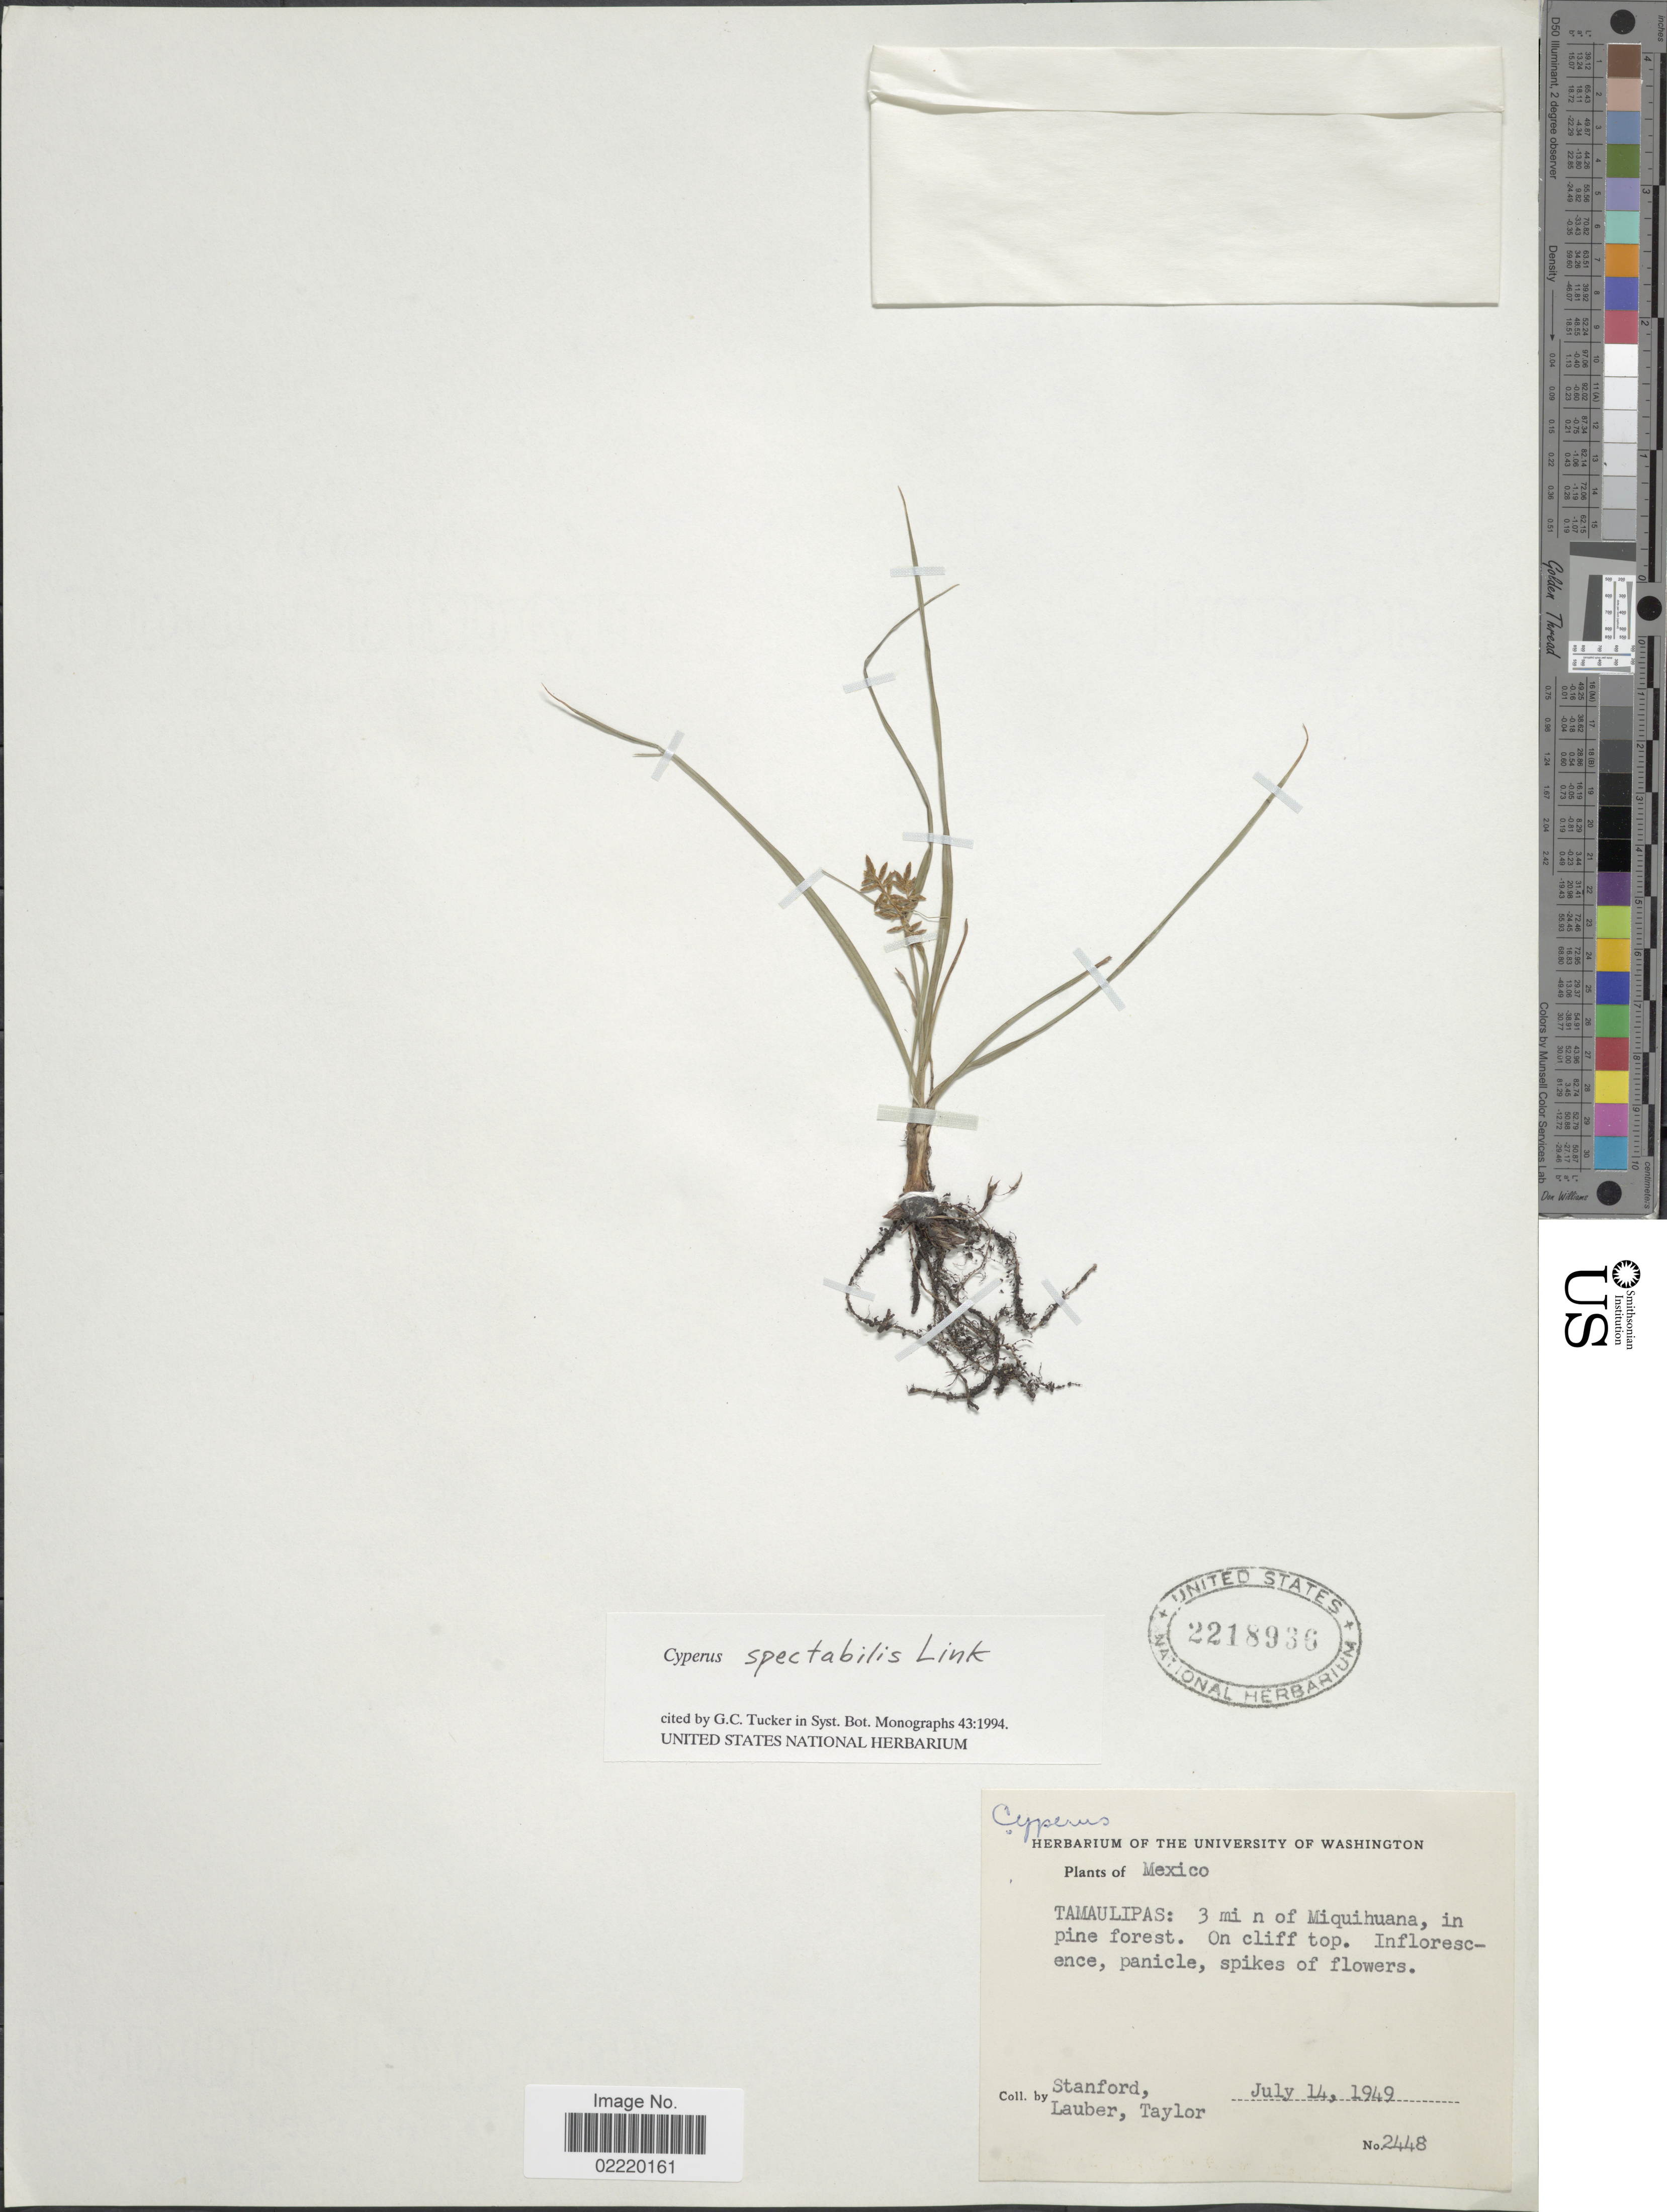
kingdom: Plantae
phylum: Tracheophyta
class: Liliopsida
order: Poales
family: Cyperaceae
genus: Cyperus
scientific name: Cyperus spectabilis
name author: Link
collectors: -. Stanford, Lauber, -- & -- Taylor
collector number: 2448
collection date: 1949-07-14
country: Mexico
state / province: Tamaulipas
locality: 3 mi n of Miquihuana, in pine forest, on cliff top.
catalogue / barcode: US 2218936